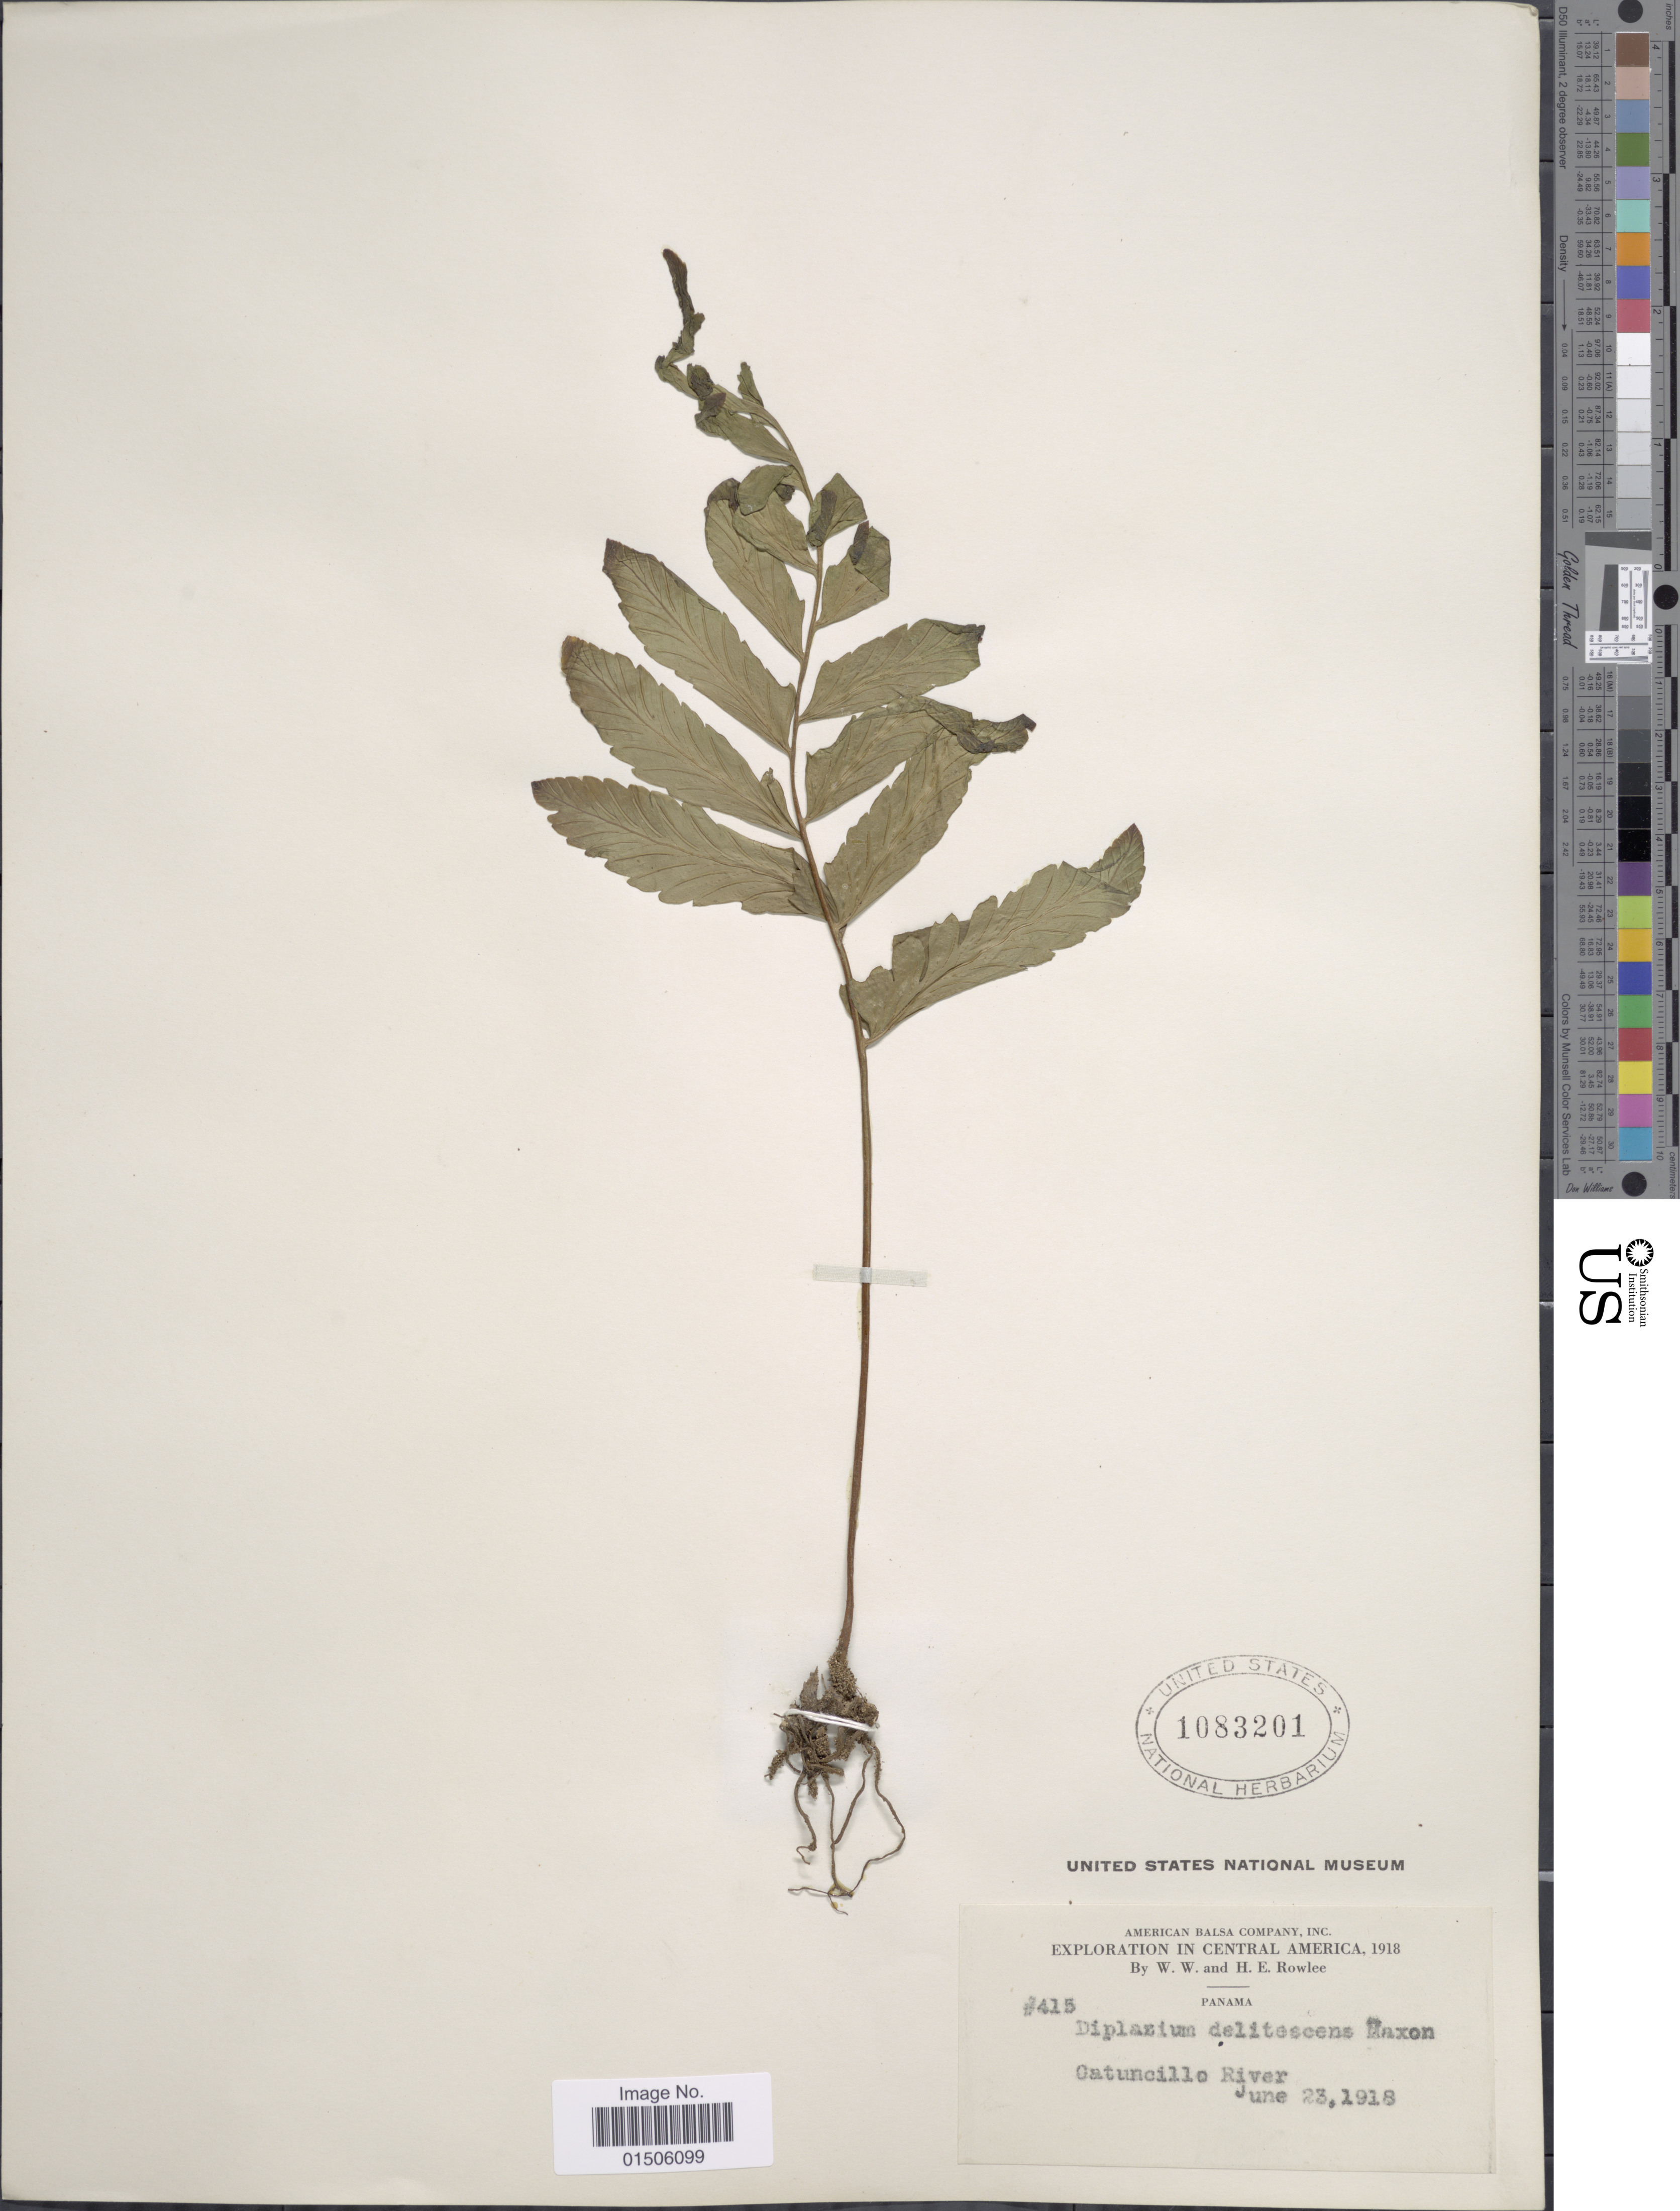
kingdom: Plantae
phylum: Tracheophyta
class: Polypodiopsida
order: Polypodiales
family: Aspleniaceae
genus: Asplenium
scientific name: Asplenium delitescens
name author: (Maxon) L.D. Gómez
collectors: W. W. Rowlee & H. E. Rowlee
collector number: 415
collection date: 1918-06-23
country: Panama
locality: Central America, Panama, Oastuncille River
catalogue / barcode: US 1083201